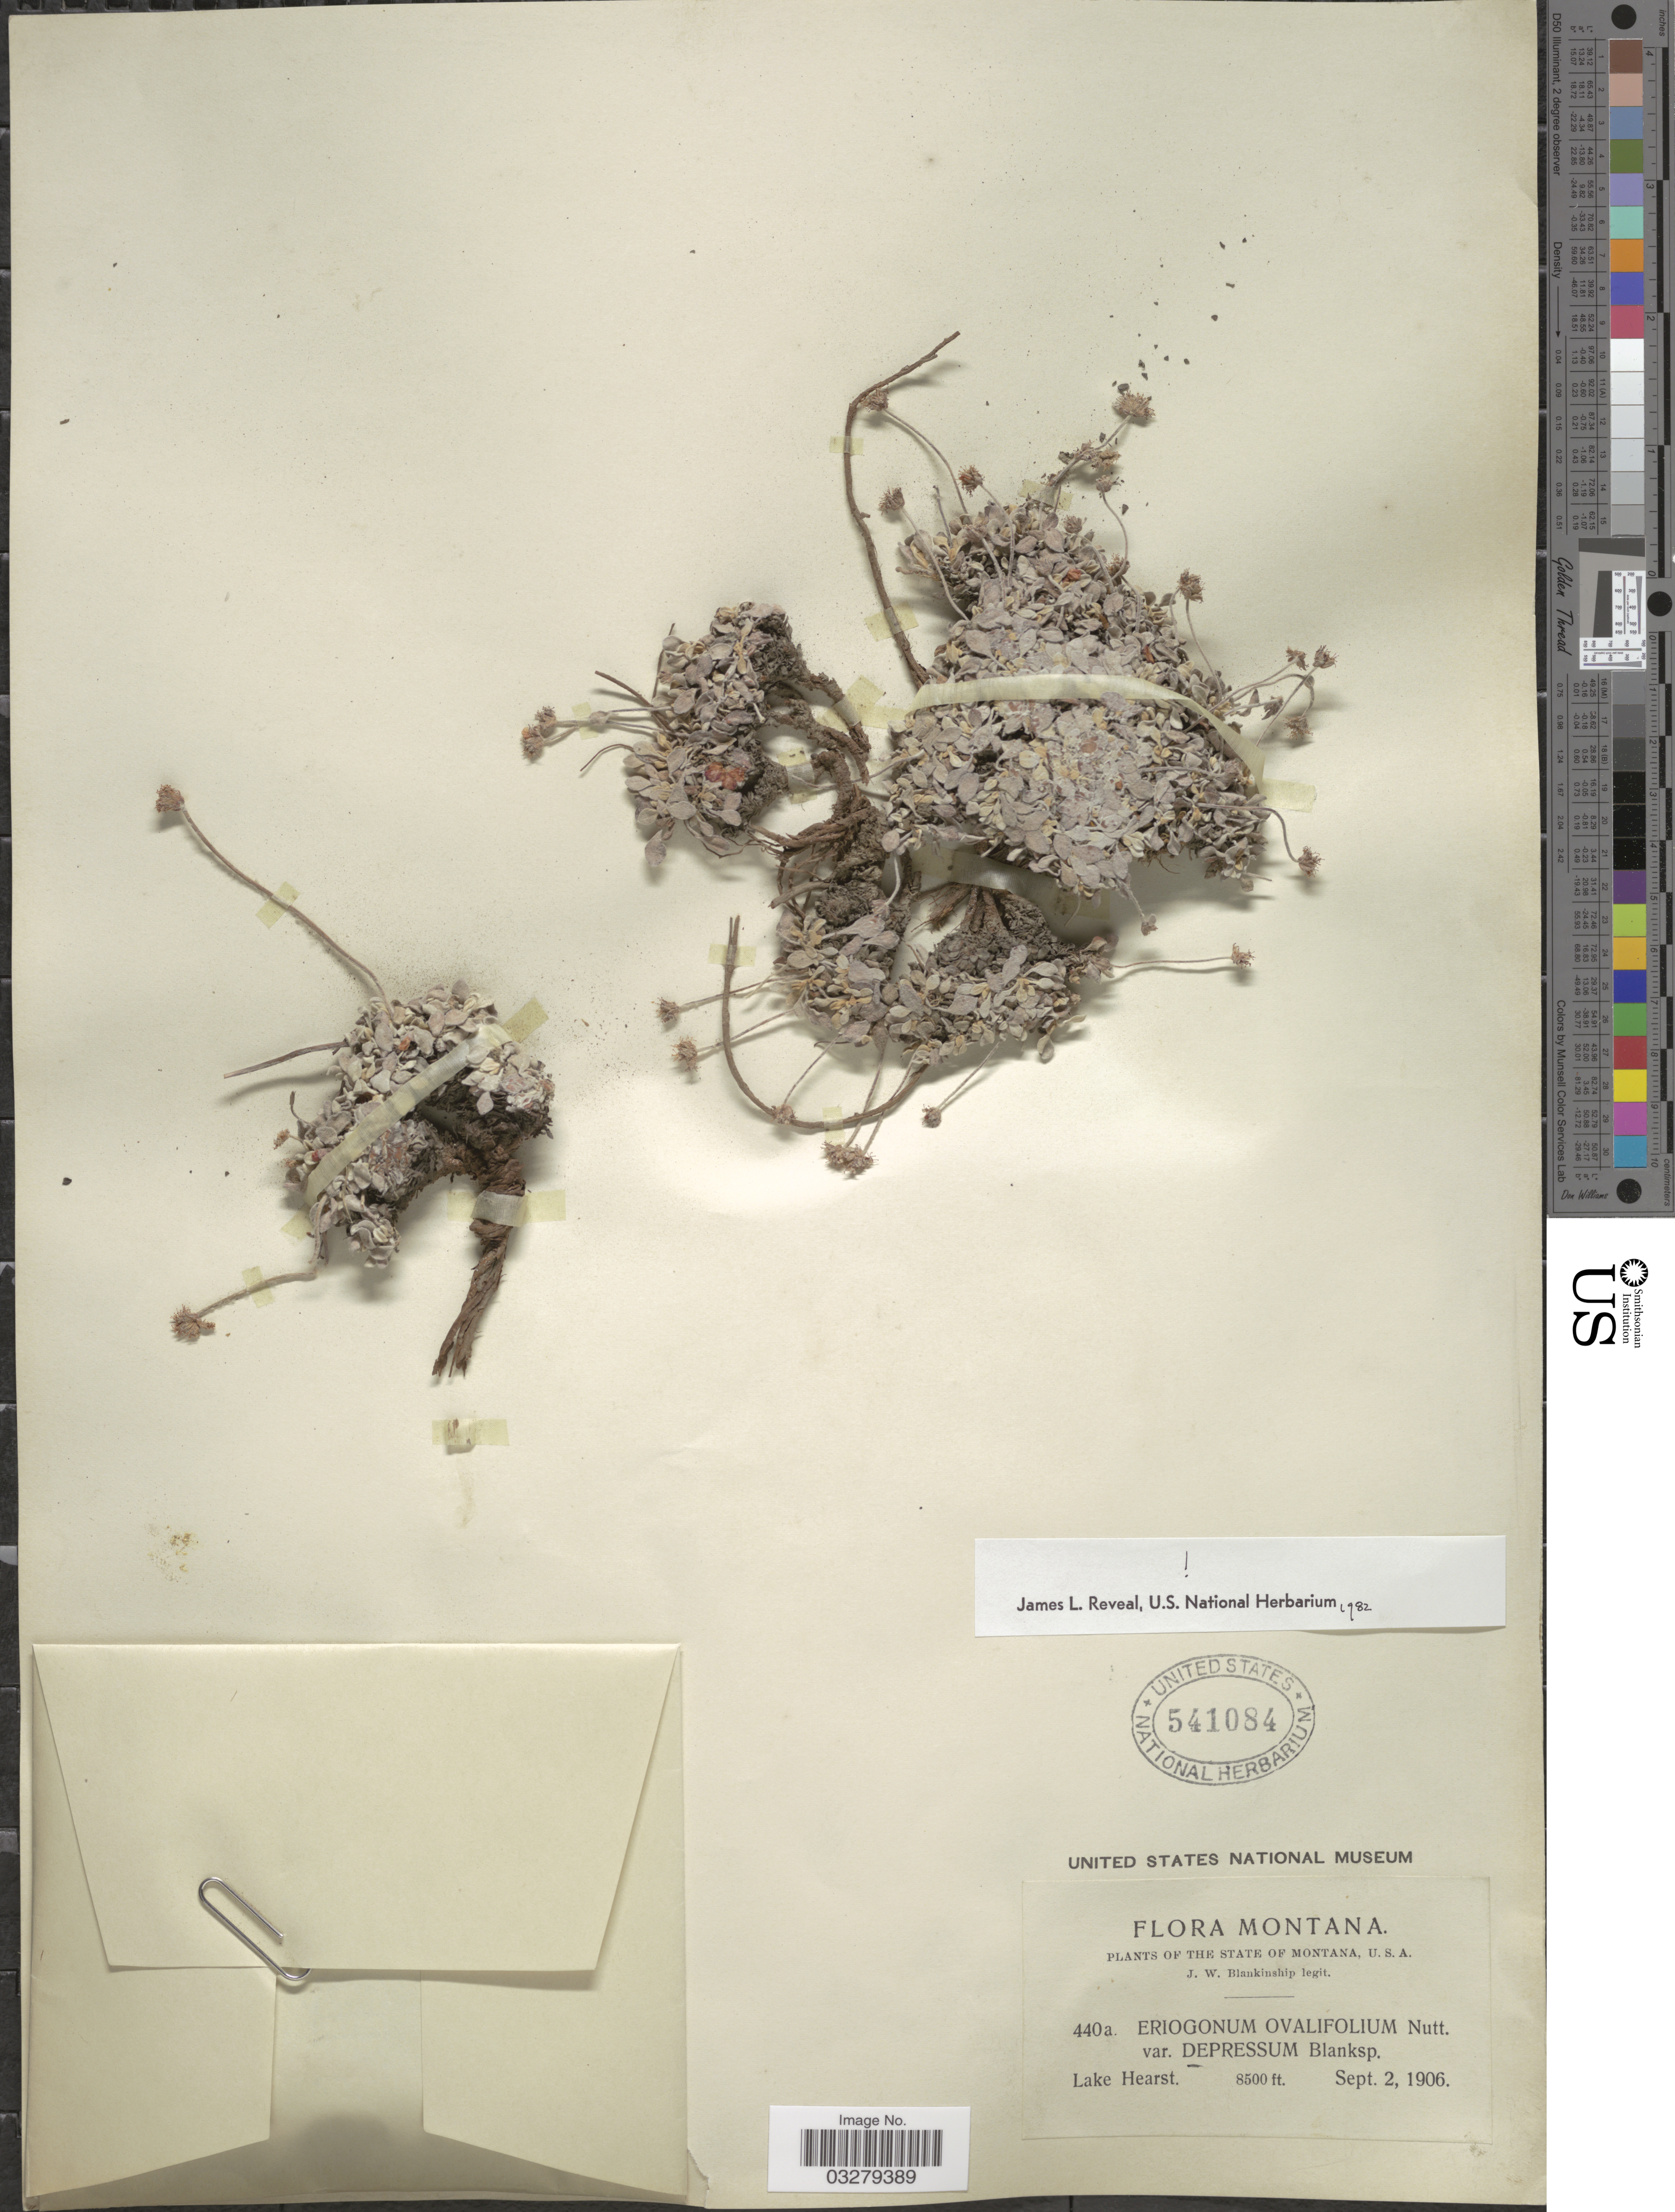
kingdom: Plantae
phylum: Tracheophyta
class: Magnoliopsida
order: Caryophyllales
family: Polygonaceae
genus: Eriogonum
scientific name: Eriogonum ovalifolium var. depressum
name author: Blank.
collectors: J. W. Blankinship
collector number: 440a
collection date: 1906-09-02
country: United States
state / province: Montana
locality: Lake Hearst.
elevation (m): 2591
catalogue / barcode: US 541084